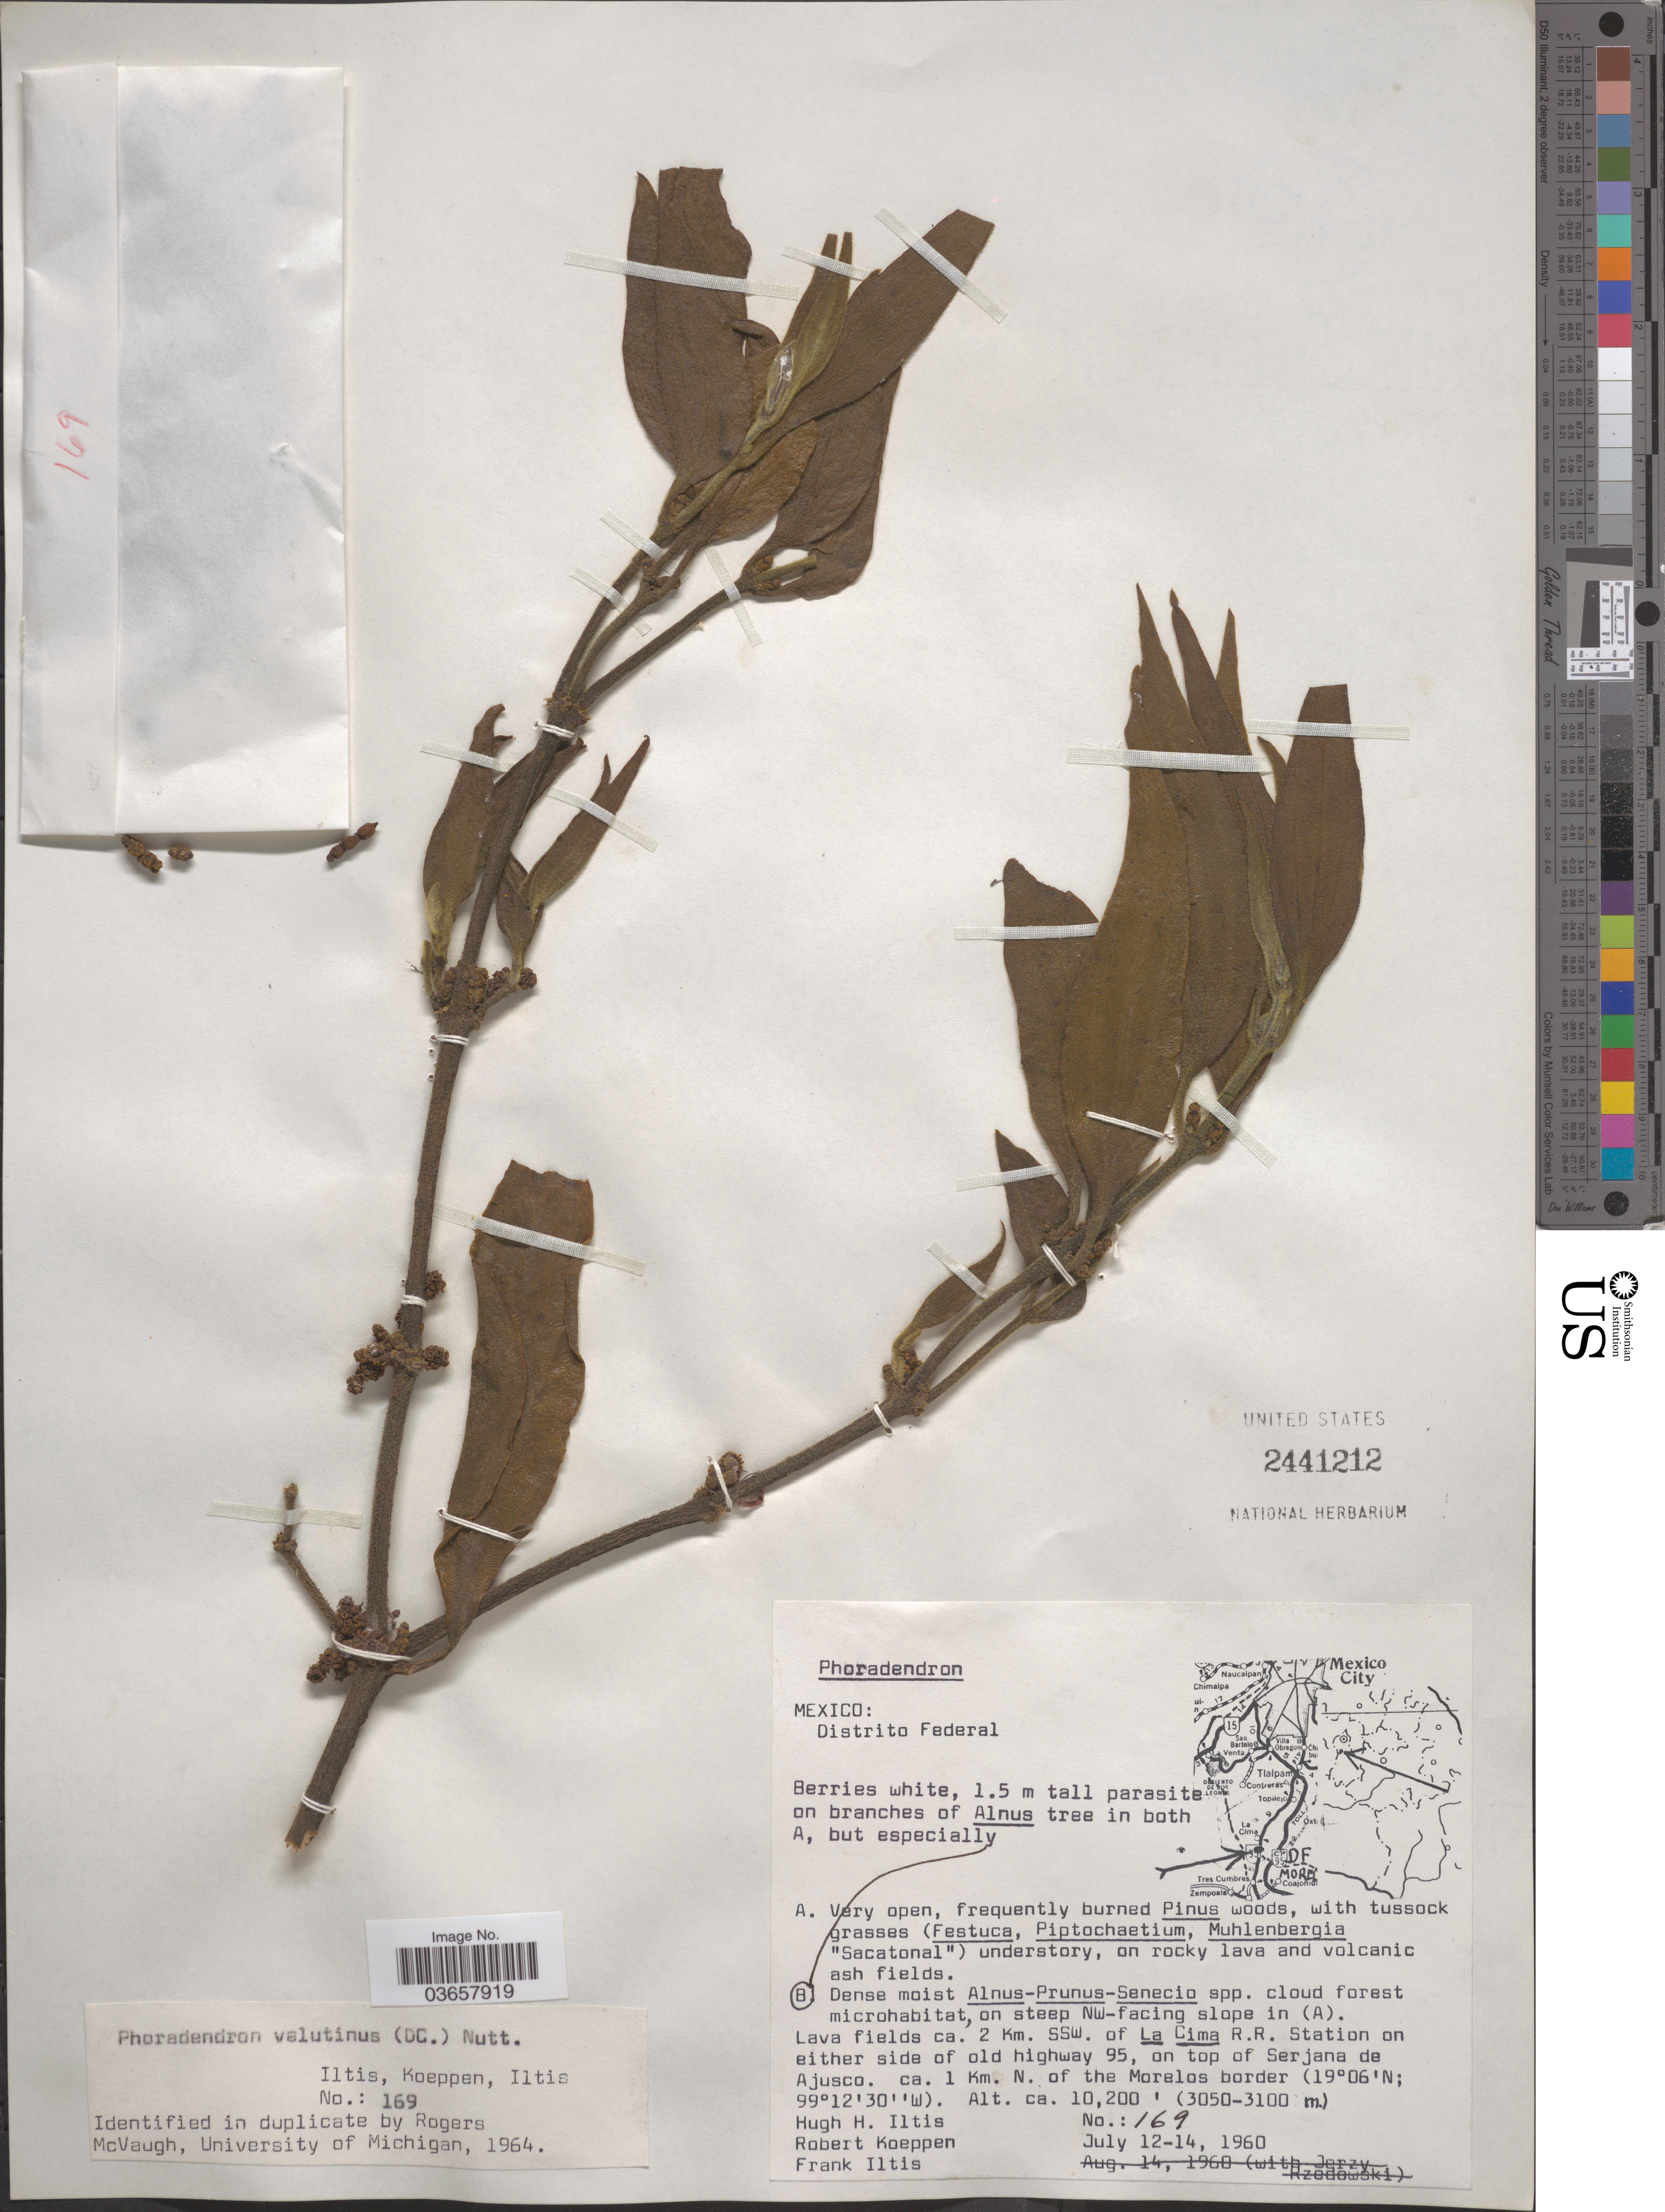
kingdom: Plantae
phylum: Tracheophyta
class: Magnoliopsida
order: Santalales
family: Viscaceae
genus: Phoradendron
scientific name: Phoradendron velutinum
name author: (DC.) Oliv.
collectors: H. H. Iltis, R. C. Koeppen & F. S. Iltis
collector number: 169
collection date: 1960-07-12/1960-07-14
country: Mexico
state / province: Distrito Federal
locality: On steep NW-facing slope in (A). Lava fields ca. 2 Km. SSW. of La Cima R.R. Station on either side of old highway 95, on top of Serjana de Ajusco. ca. 1 Km. N. of the Morelos border.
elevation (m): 3109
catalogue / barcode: US 2441212